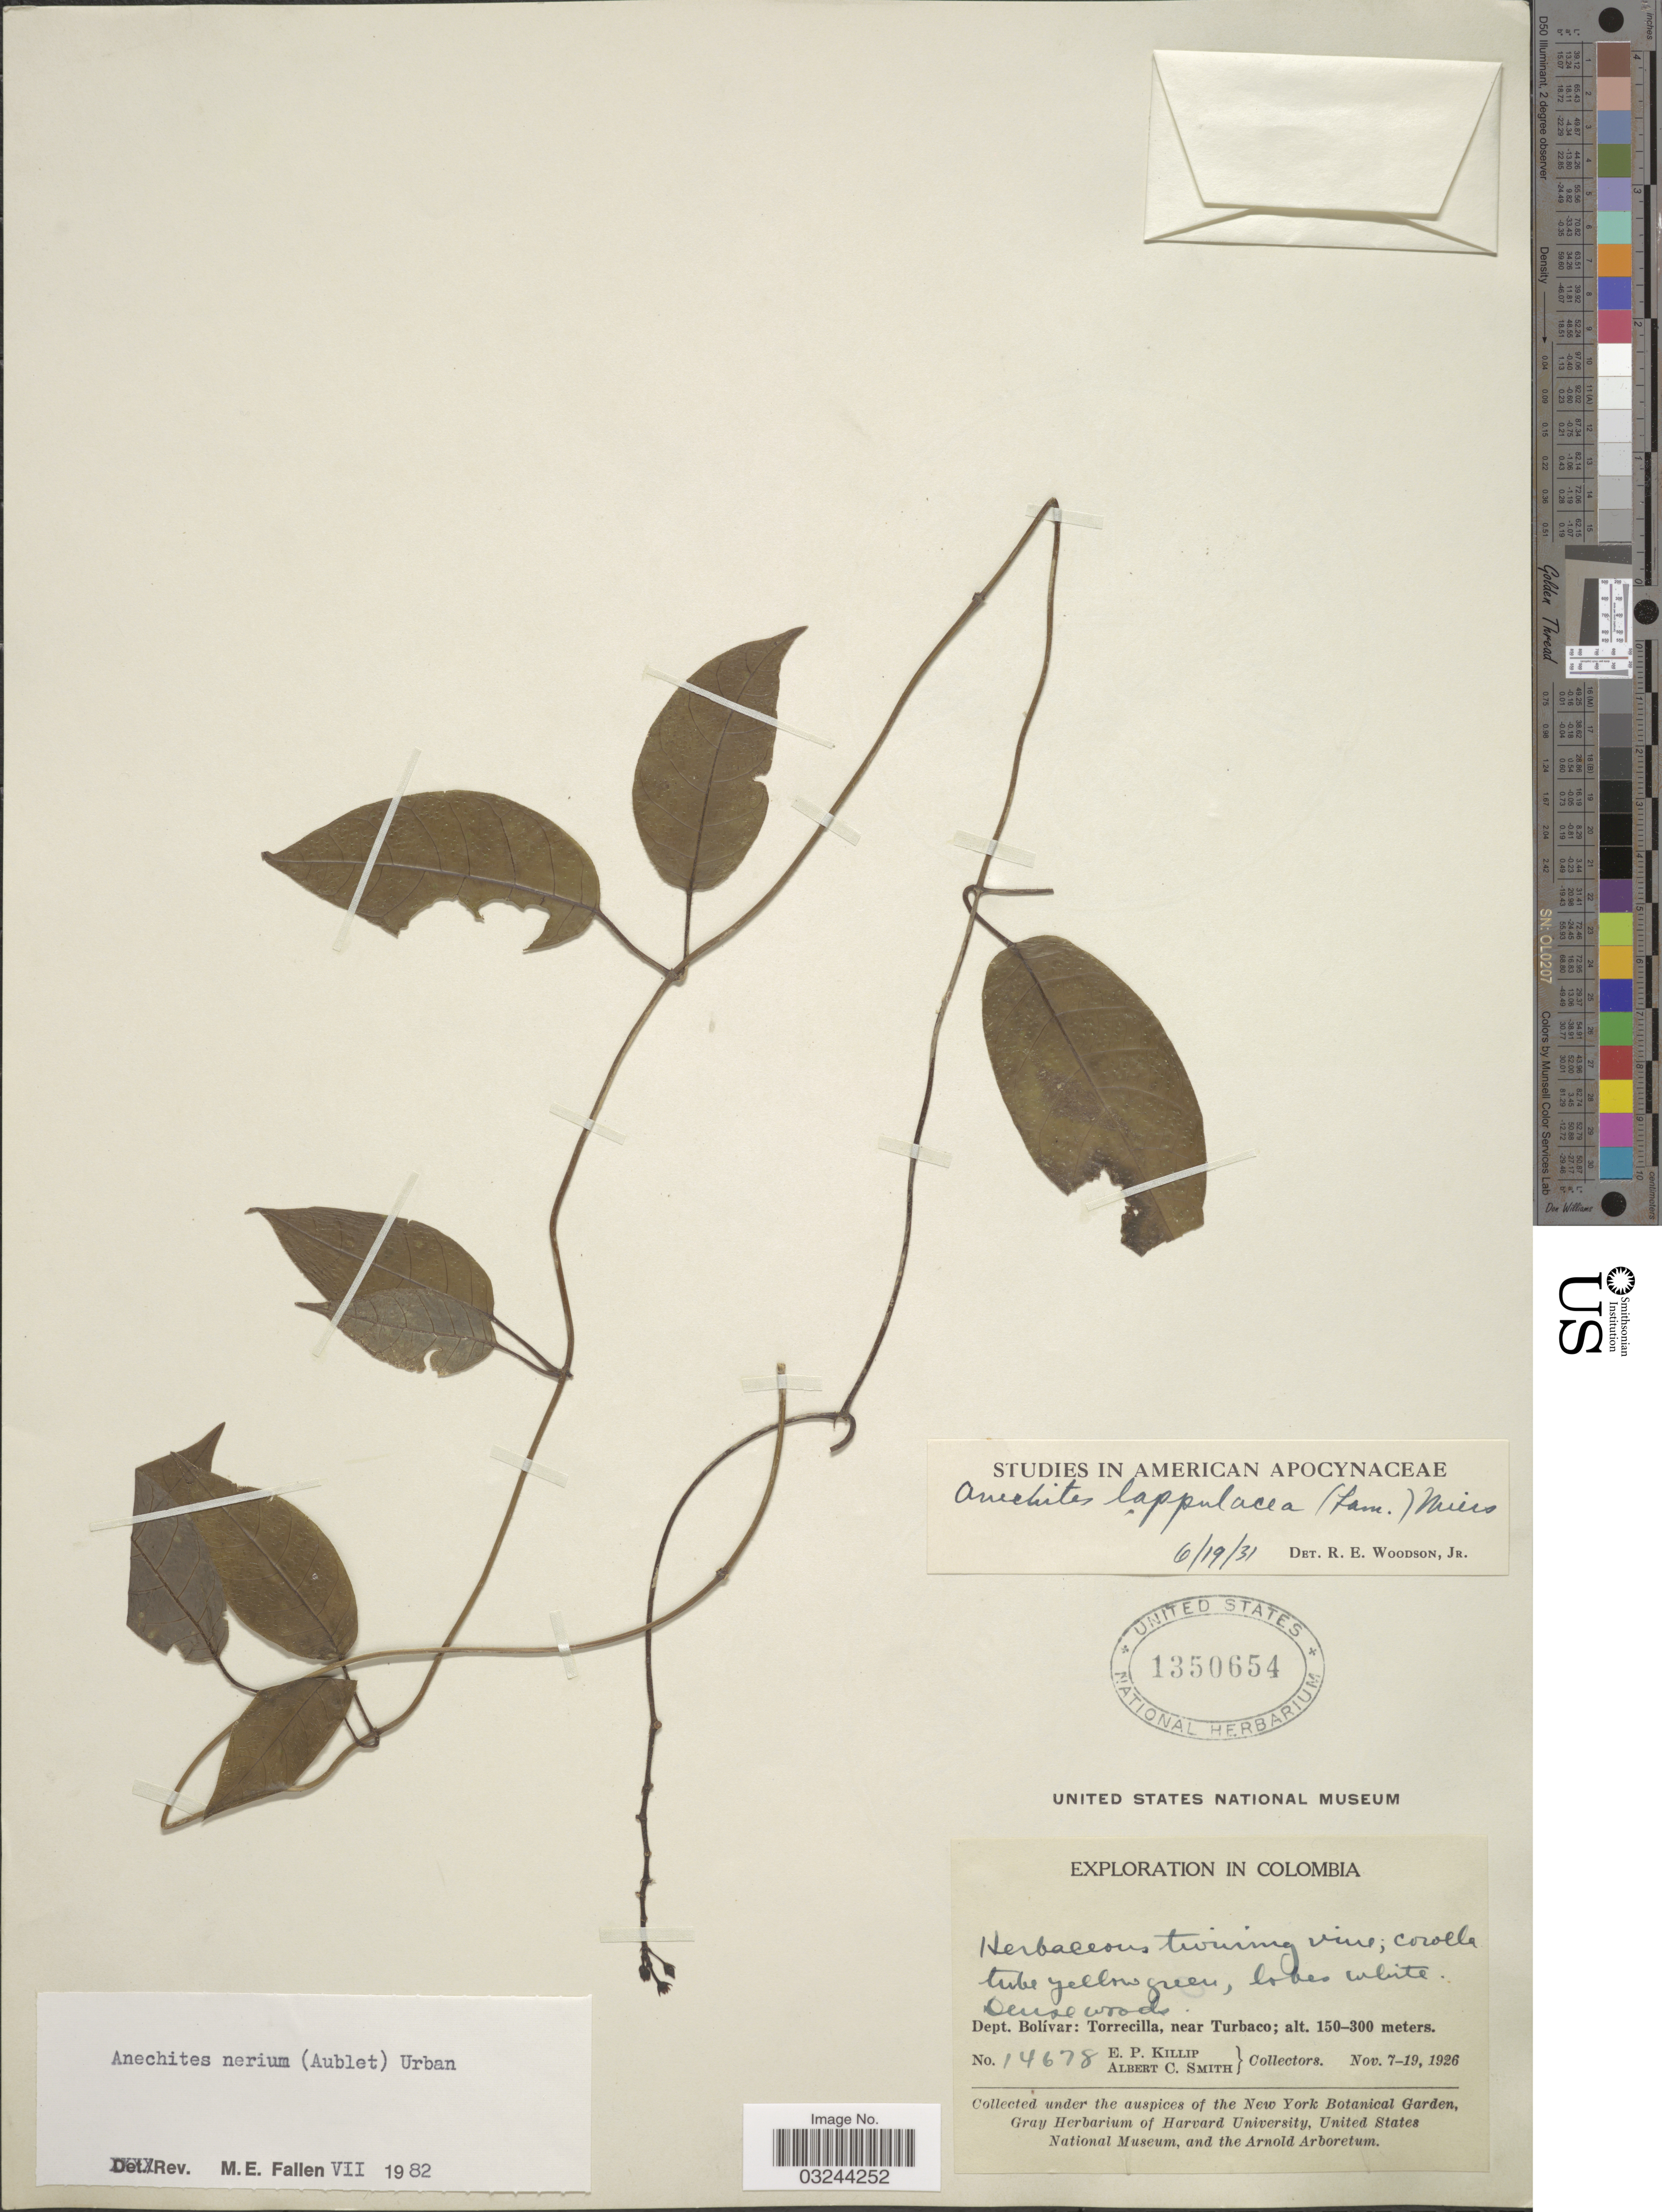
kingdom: Plantae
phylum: Tracheophyta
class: Magnoliopsida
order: Gentianales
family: Apocynaceae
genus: Anechites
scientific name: Anechites nerium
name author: (Aubl.) Urb.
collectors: E. P. Killip & A. C. Smith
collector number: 14678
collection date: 1926-11-07/1926-11-19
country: Colombia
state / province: Bolívar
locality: Dept. Bolívar: Torrecilla, near Turbaco.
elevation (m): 150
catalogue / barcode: US 1350654